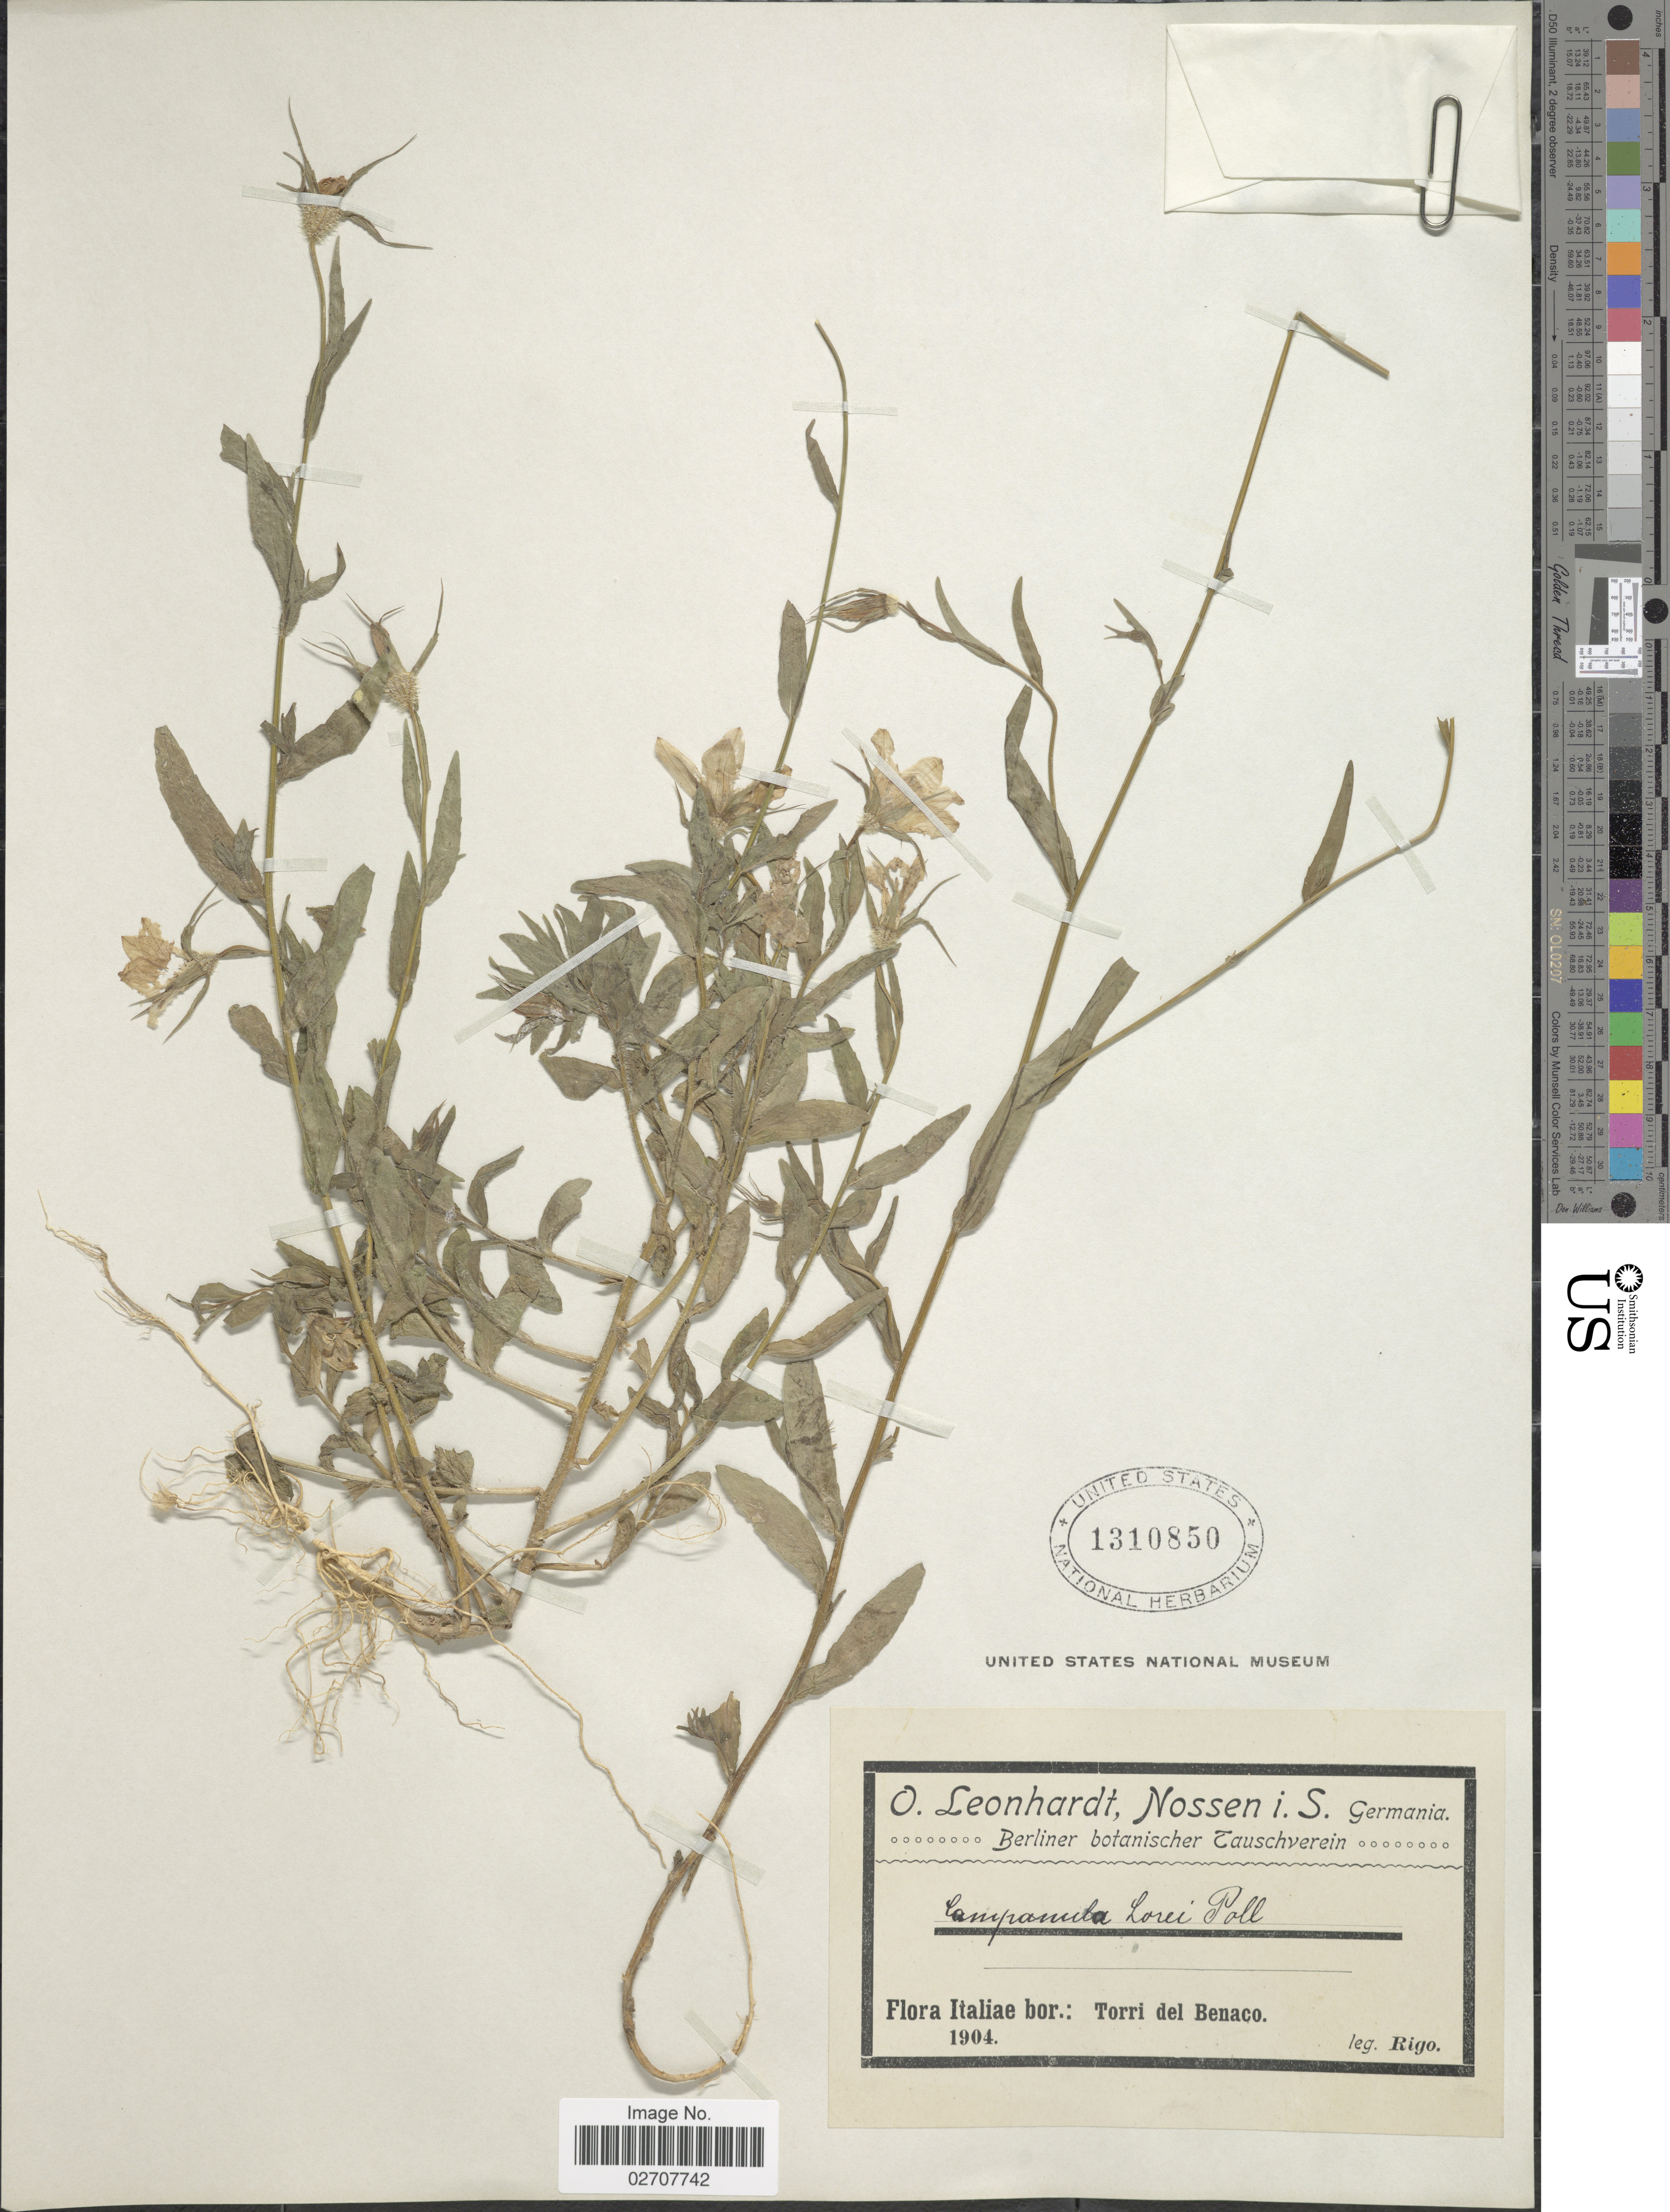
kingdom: Plantae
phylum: Tracheophyta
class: Magnoliopsida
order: Asterales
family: Campanulaceae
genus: Campanula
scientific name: Campanula lorei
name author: Pollini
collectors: -- Rigo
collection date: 1904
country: Italy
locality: Italiae bor.: Torri del Benaco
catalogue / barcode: US 1310850